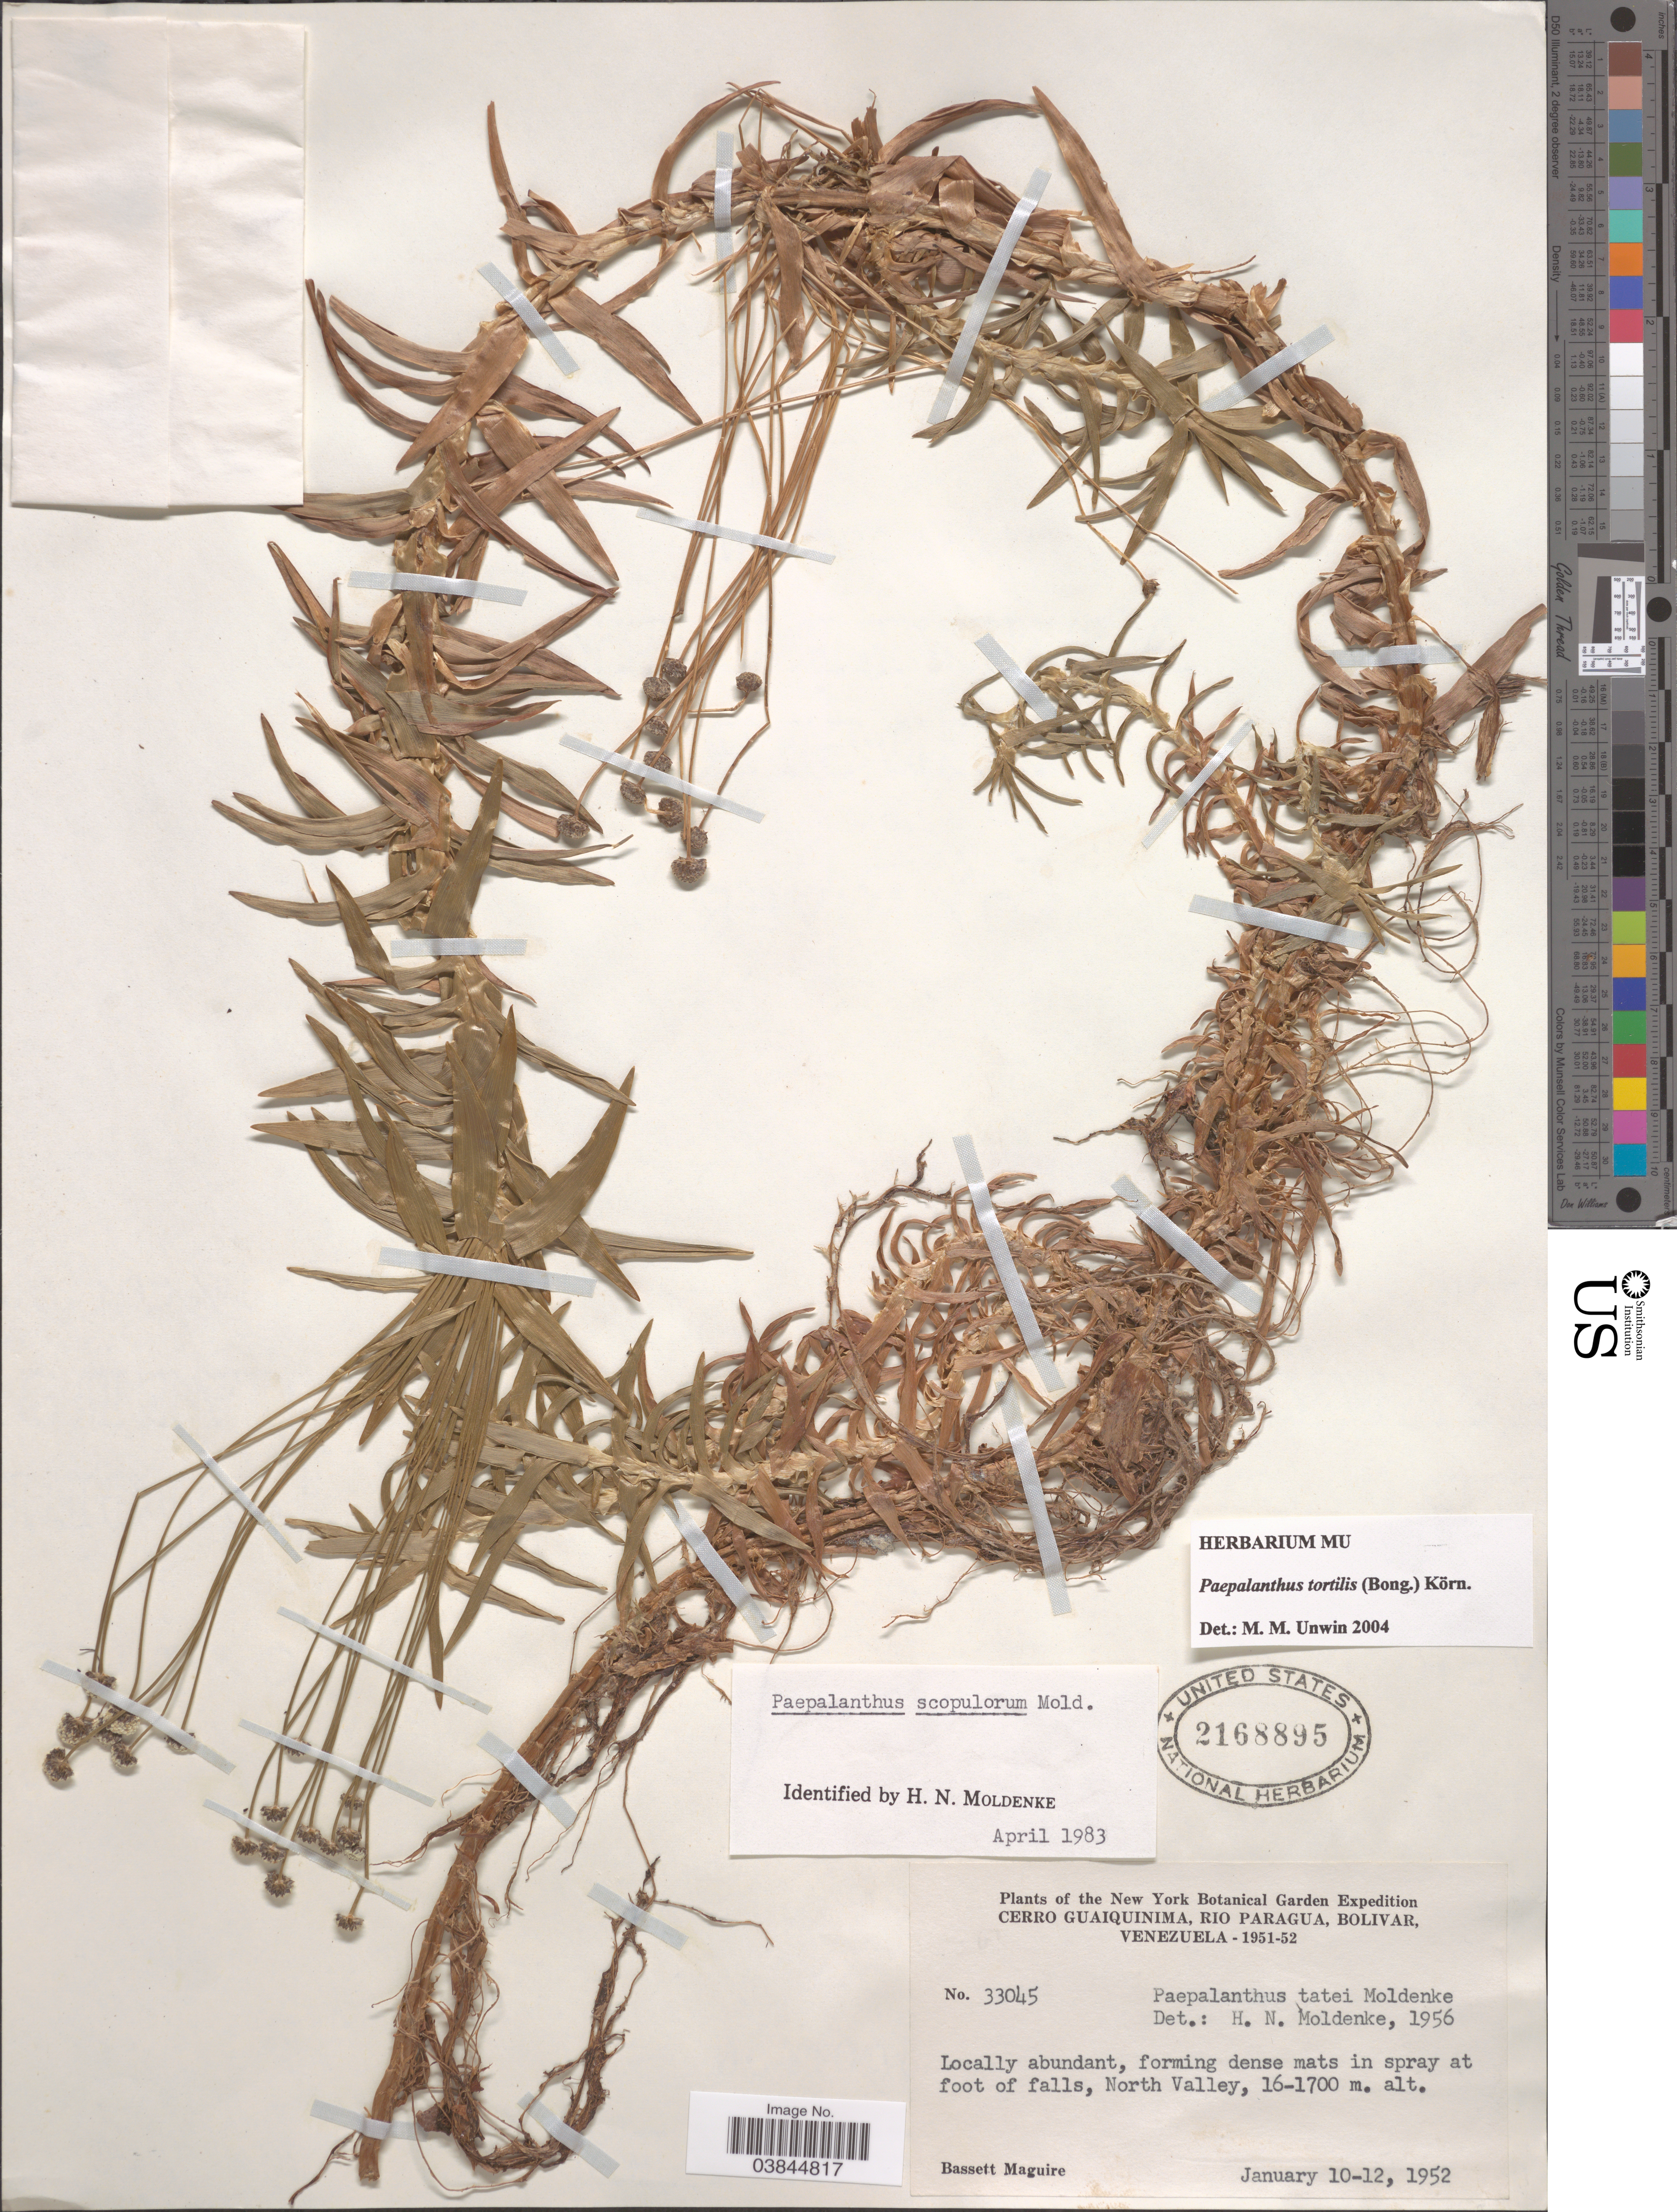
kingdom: Plantae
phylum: Tracheophyta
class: Liliopsida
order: Poales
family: Eriocaulaceae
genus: Paepalanthus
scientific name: Paepalanthus tortilis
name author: (Bong.) Koern.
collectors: B. Maguire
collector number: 33045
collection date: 1952-01-10/1952-01-12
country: Venezuela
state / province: Bolivar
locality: Cerro Guaiquinima, Rio Paragua. At foot of falls, North Valley.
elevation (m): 1600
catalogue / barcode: US 2168895